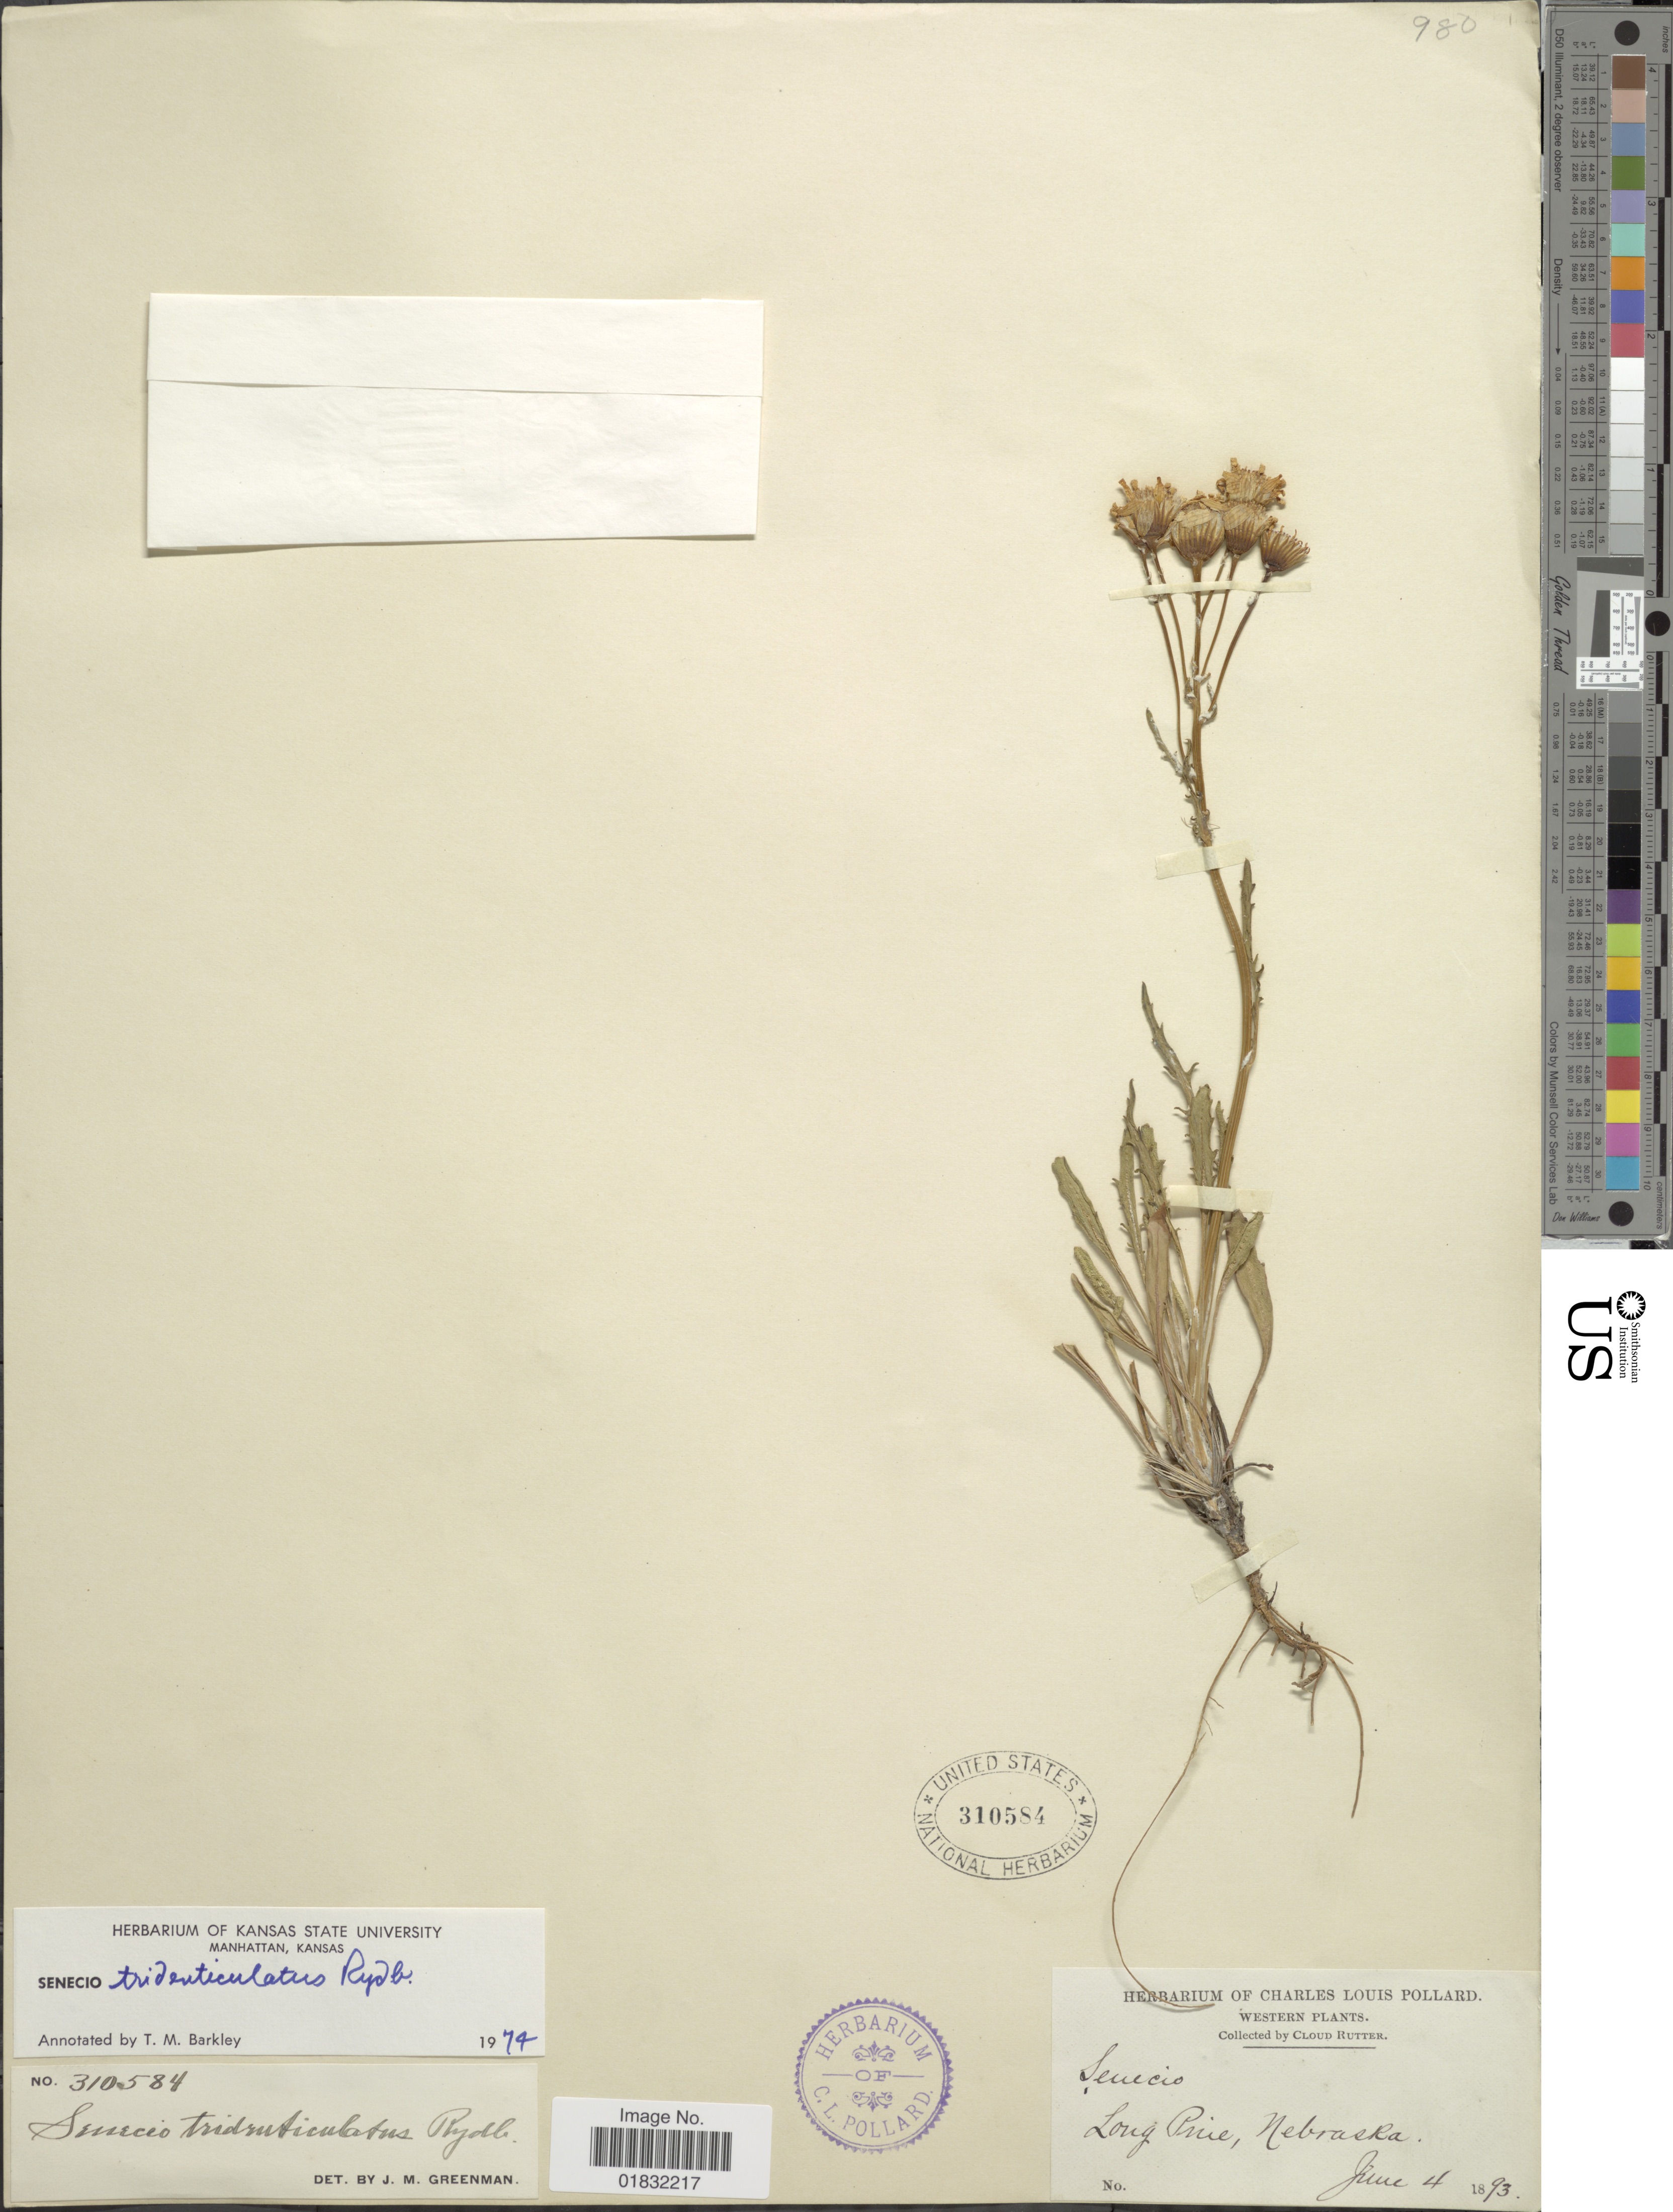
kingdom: Plantae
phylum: Tracheophyta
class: Magnoliopsida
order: Asterales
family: Asteraceae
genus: Packera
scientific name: Packera tridenticulata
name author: (Rydb.) W.A. Weber & Á. Löve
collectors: C. Rutter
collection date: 1893-06-04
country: United States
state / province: Nebraska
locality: Long Pine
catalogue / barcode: US 310584